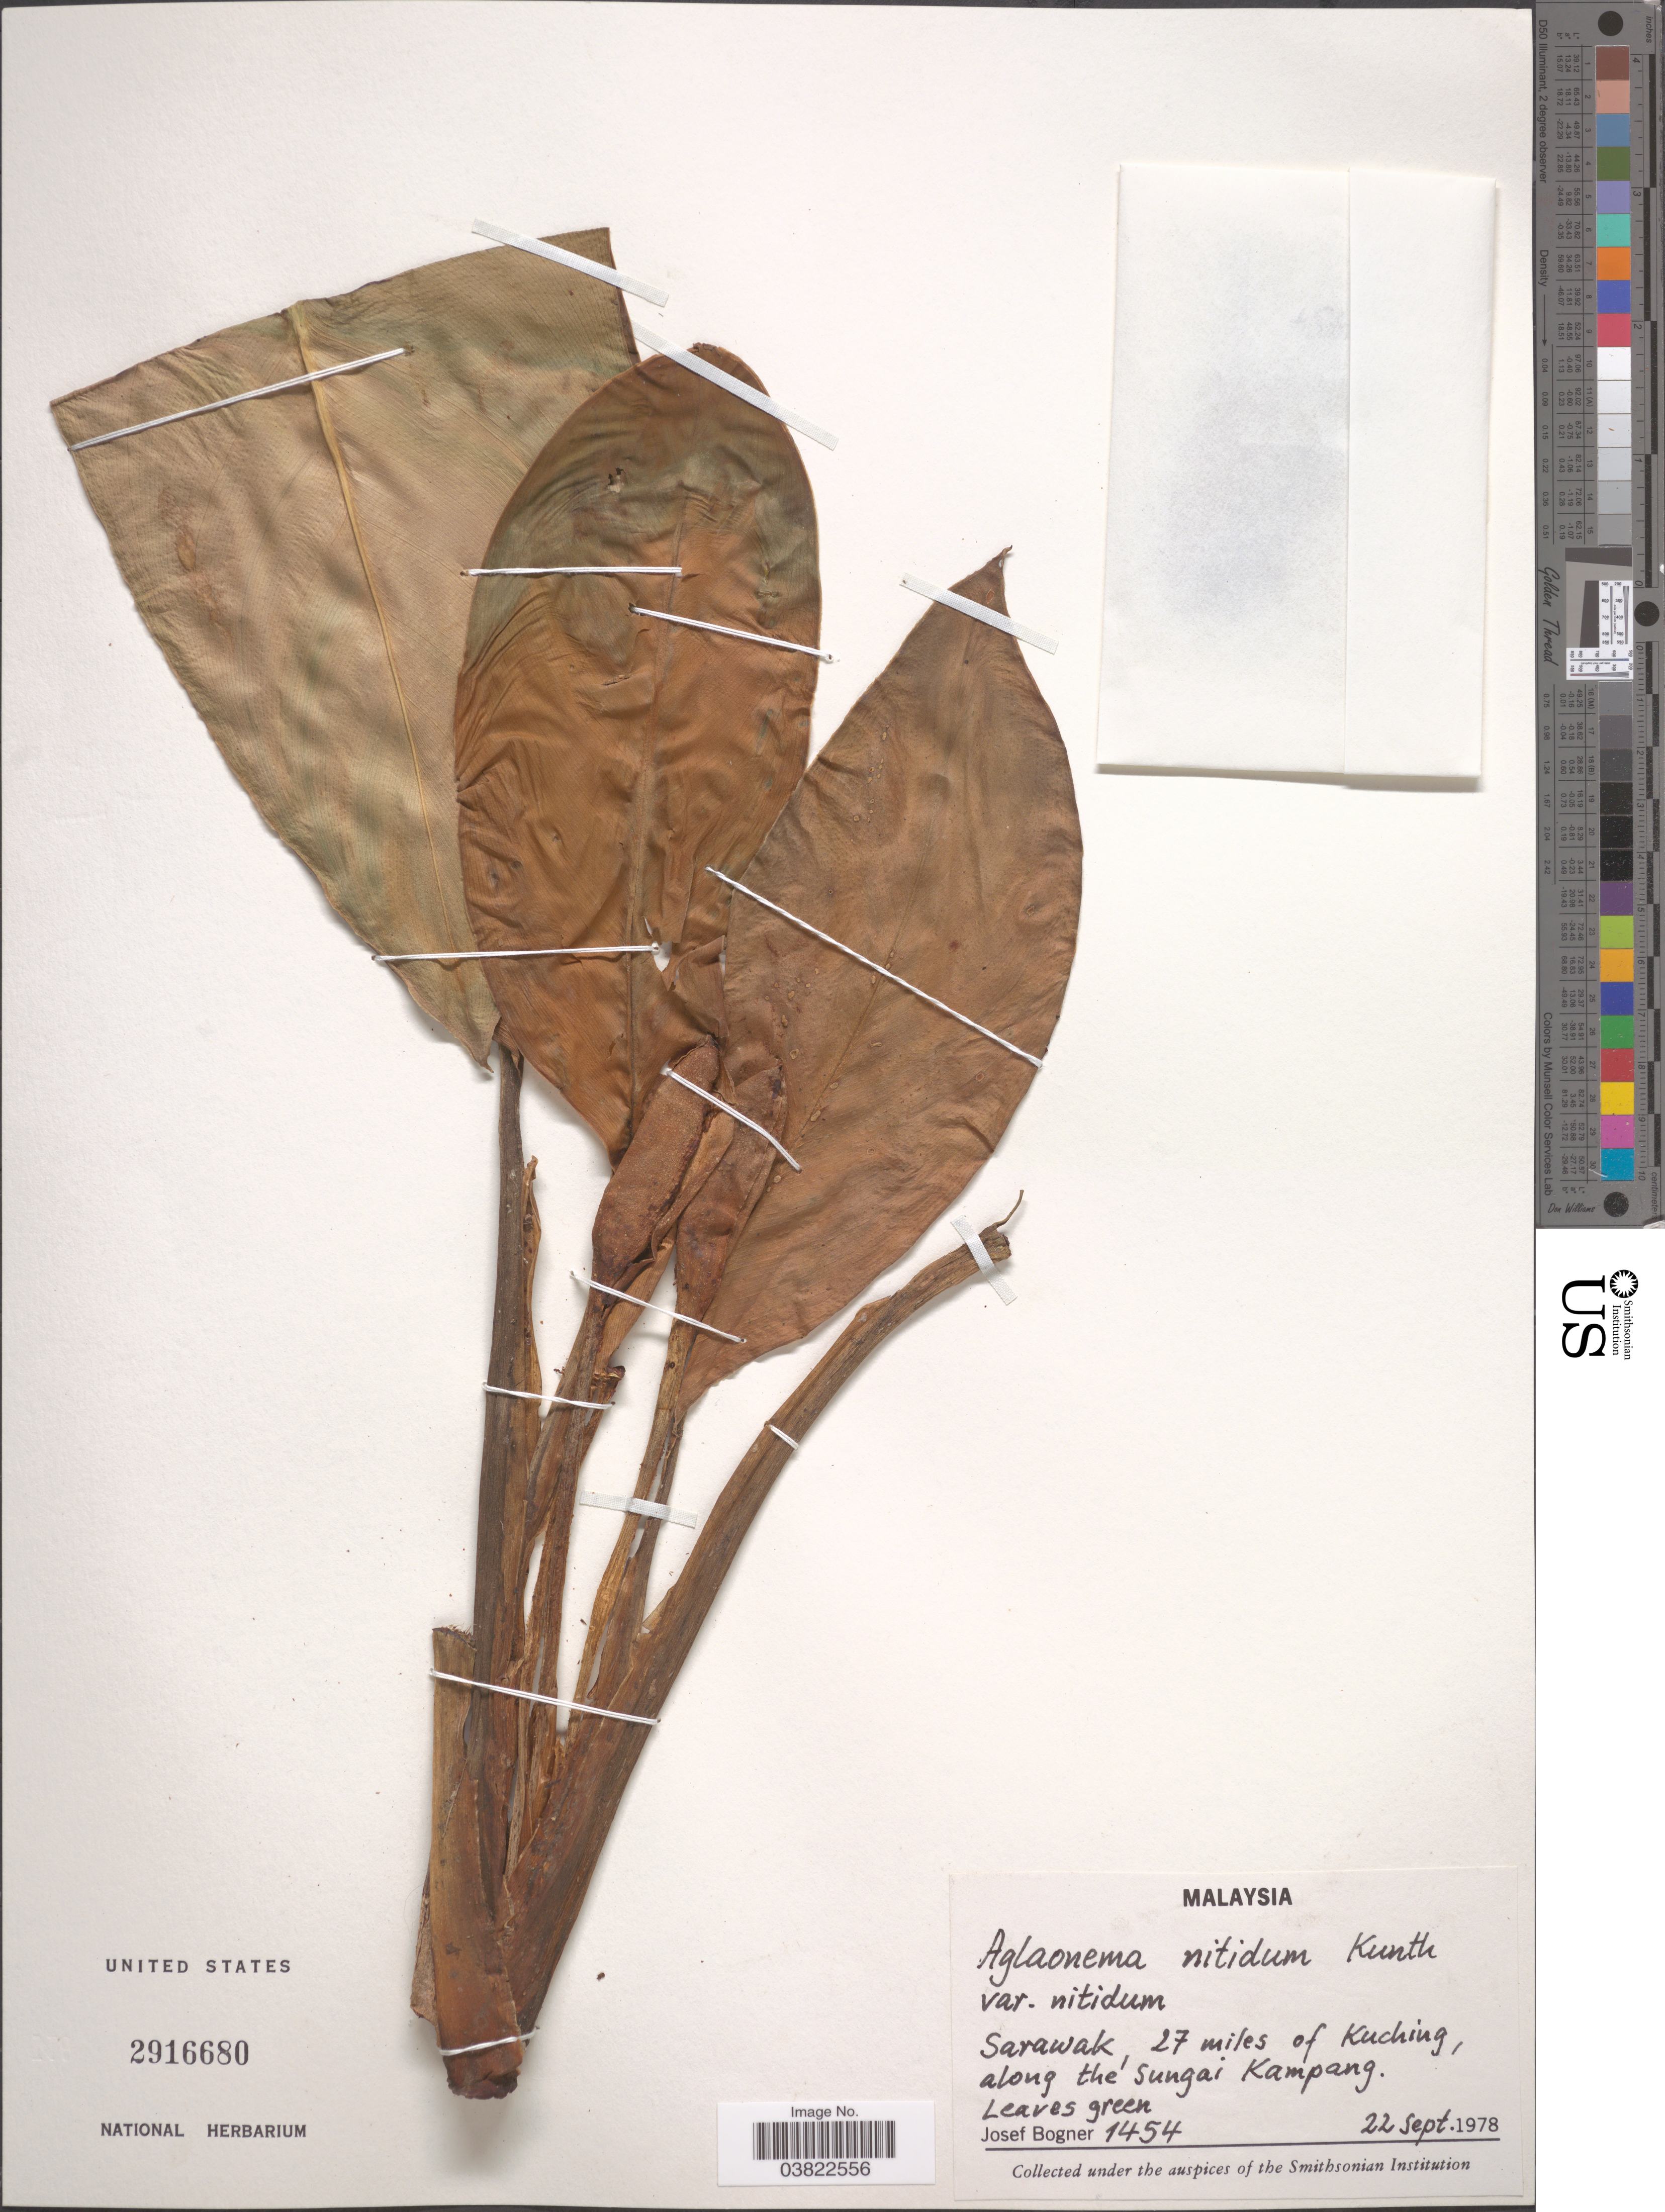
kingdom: Plantae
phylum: Tracheophyta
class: Liliopsida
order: Alismatales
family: Araceae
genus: Aglaonema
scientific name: Aglaonema nitidum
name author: (Jack) Kunth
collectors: J. Bogner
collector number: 1454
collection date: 1978-09-22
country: Malaysia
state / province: Sarawak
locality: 27 miles of Kuching, along the Sungai Kampang.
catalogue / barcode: US 2916680